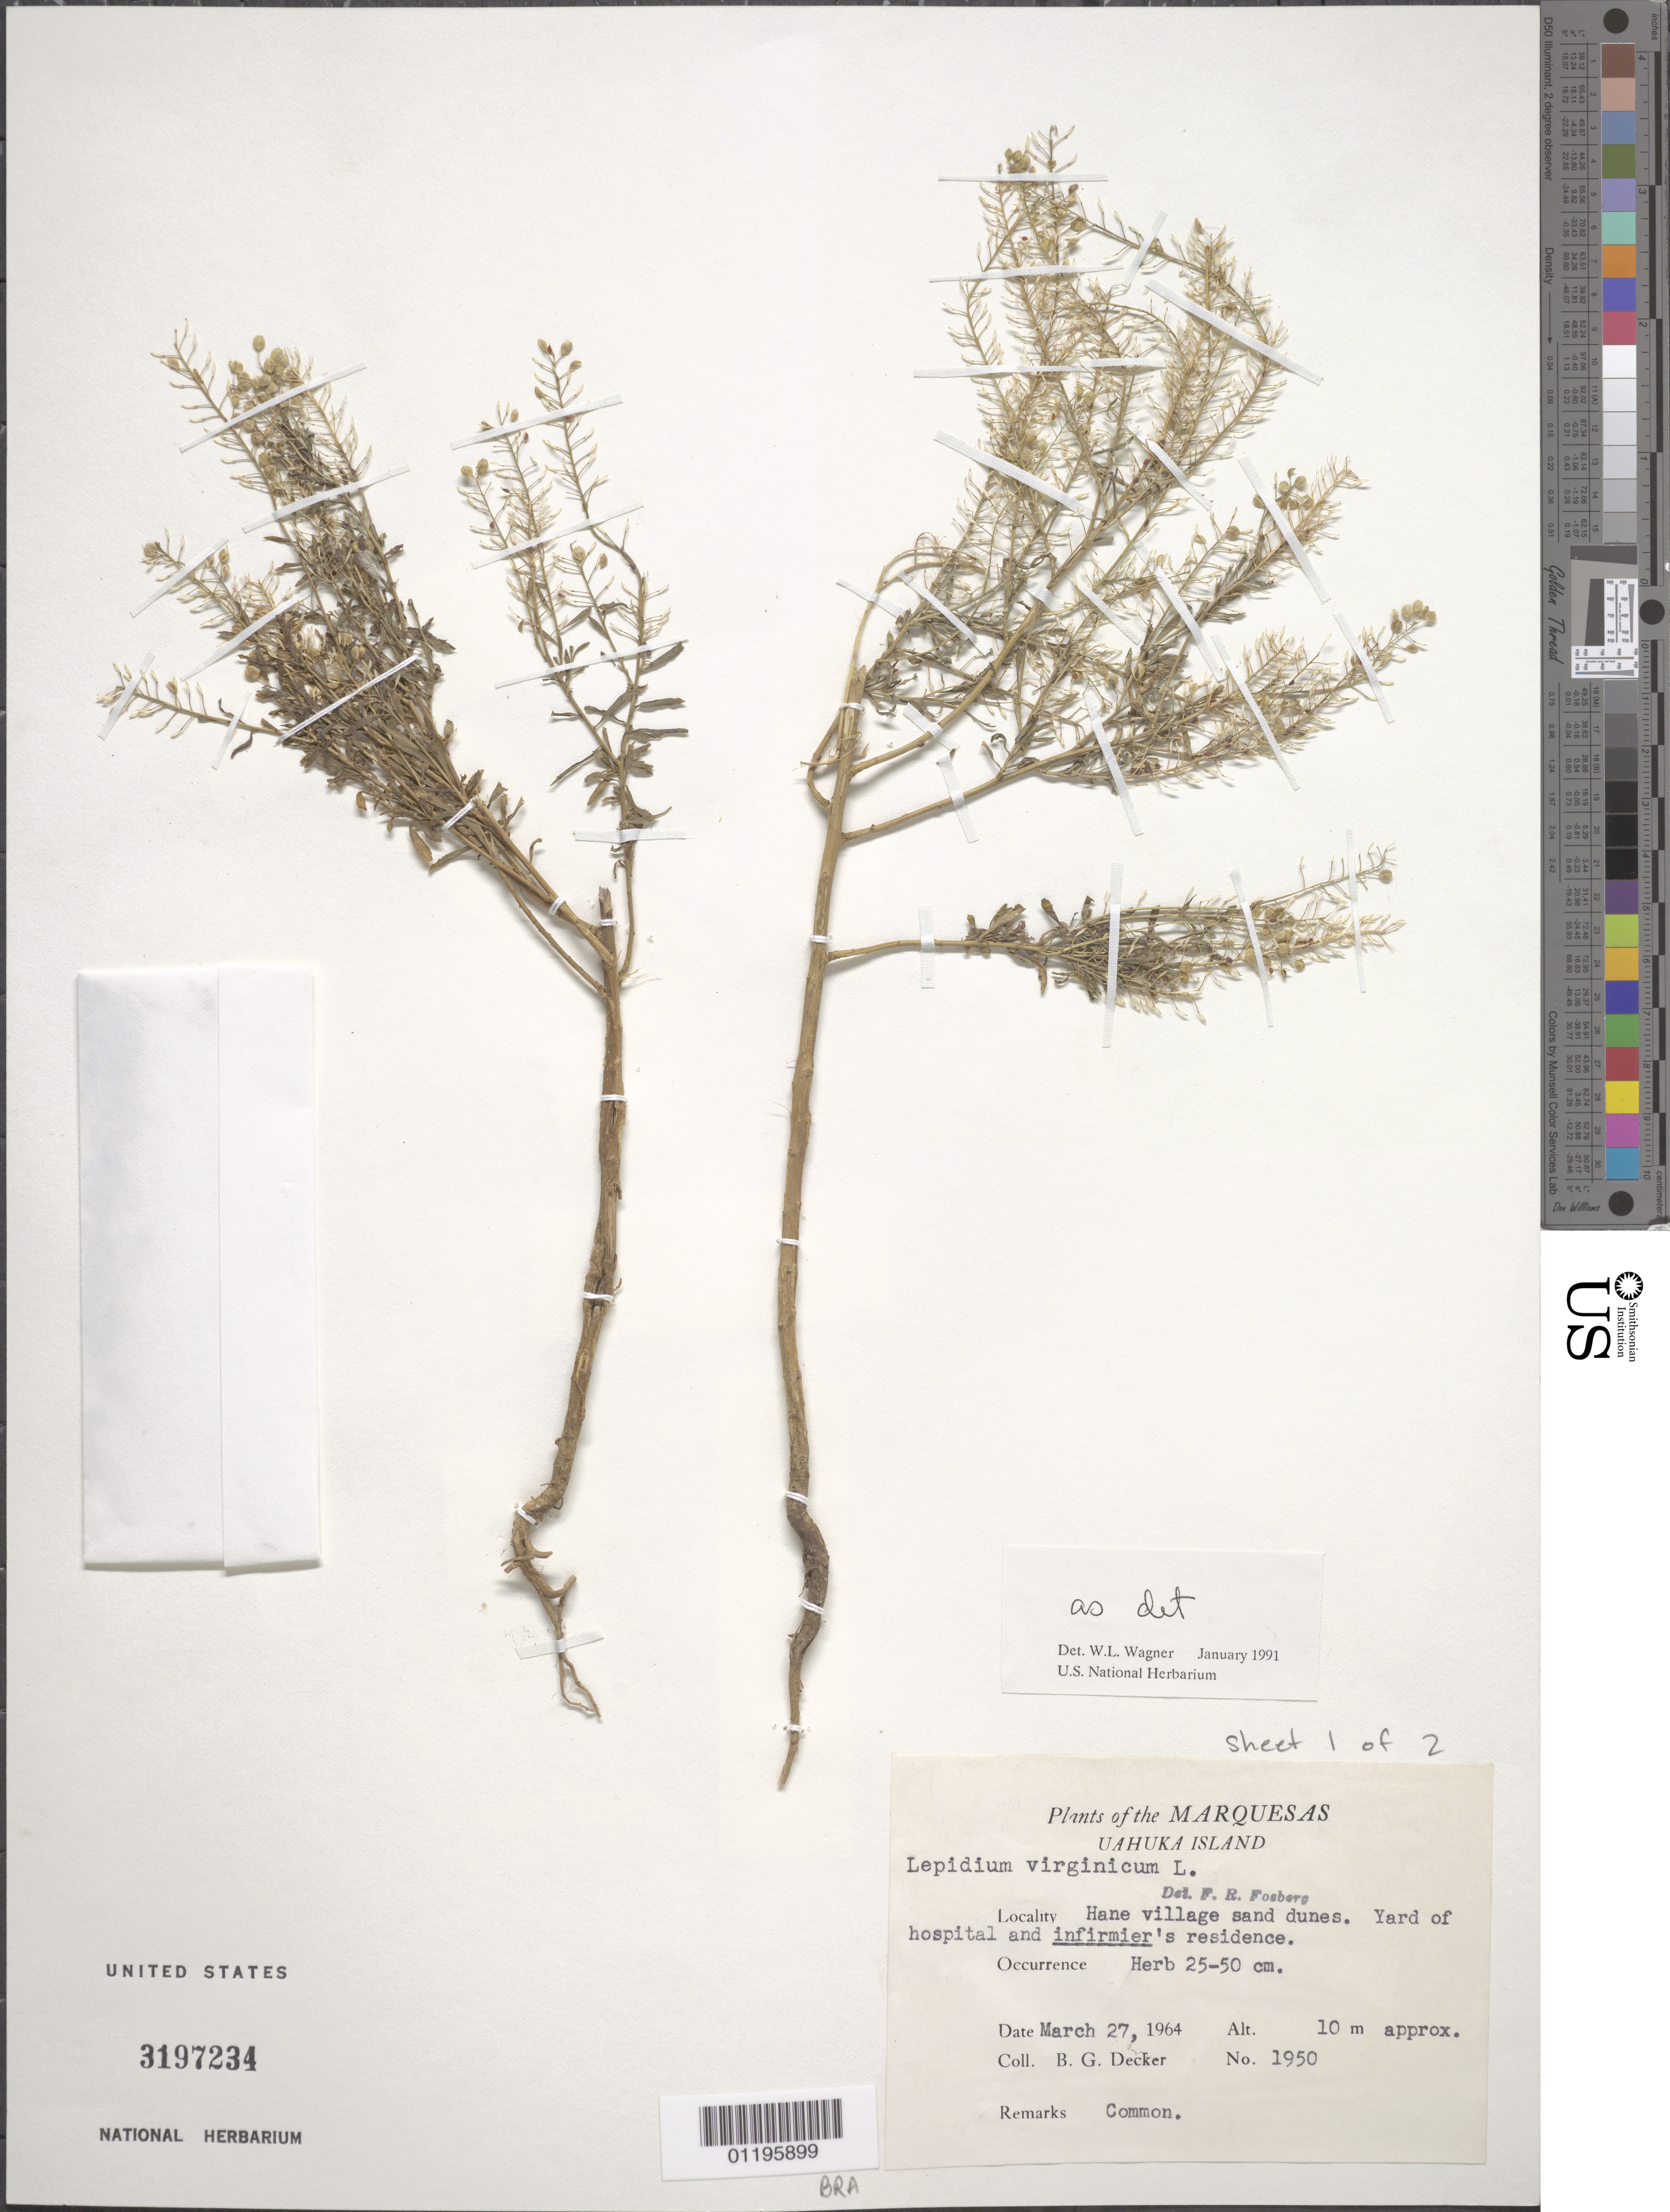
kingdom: Plantae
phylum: Tracheophyta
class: Magnoliopsida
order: Brassicales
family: Brassicaceae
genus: Lepidium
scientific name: Lepidium virginicum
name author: L.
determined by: Wagner, W. L., (BOT), Smithsonian Institution - National Museum of Natural History (UNITED STATES)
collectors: B. G. Decker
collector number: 1950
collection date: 1964-03-27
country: French Polynesia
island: Ua Huka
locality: Hane village sand dunes, yard of hospital and infirmier's residence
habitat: Common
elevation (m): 10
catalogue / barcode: US 3197234